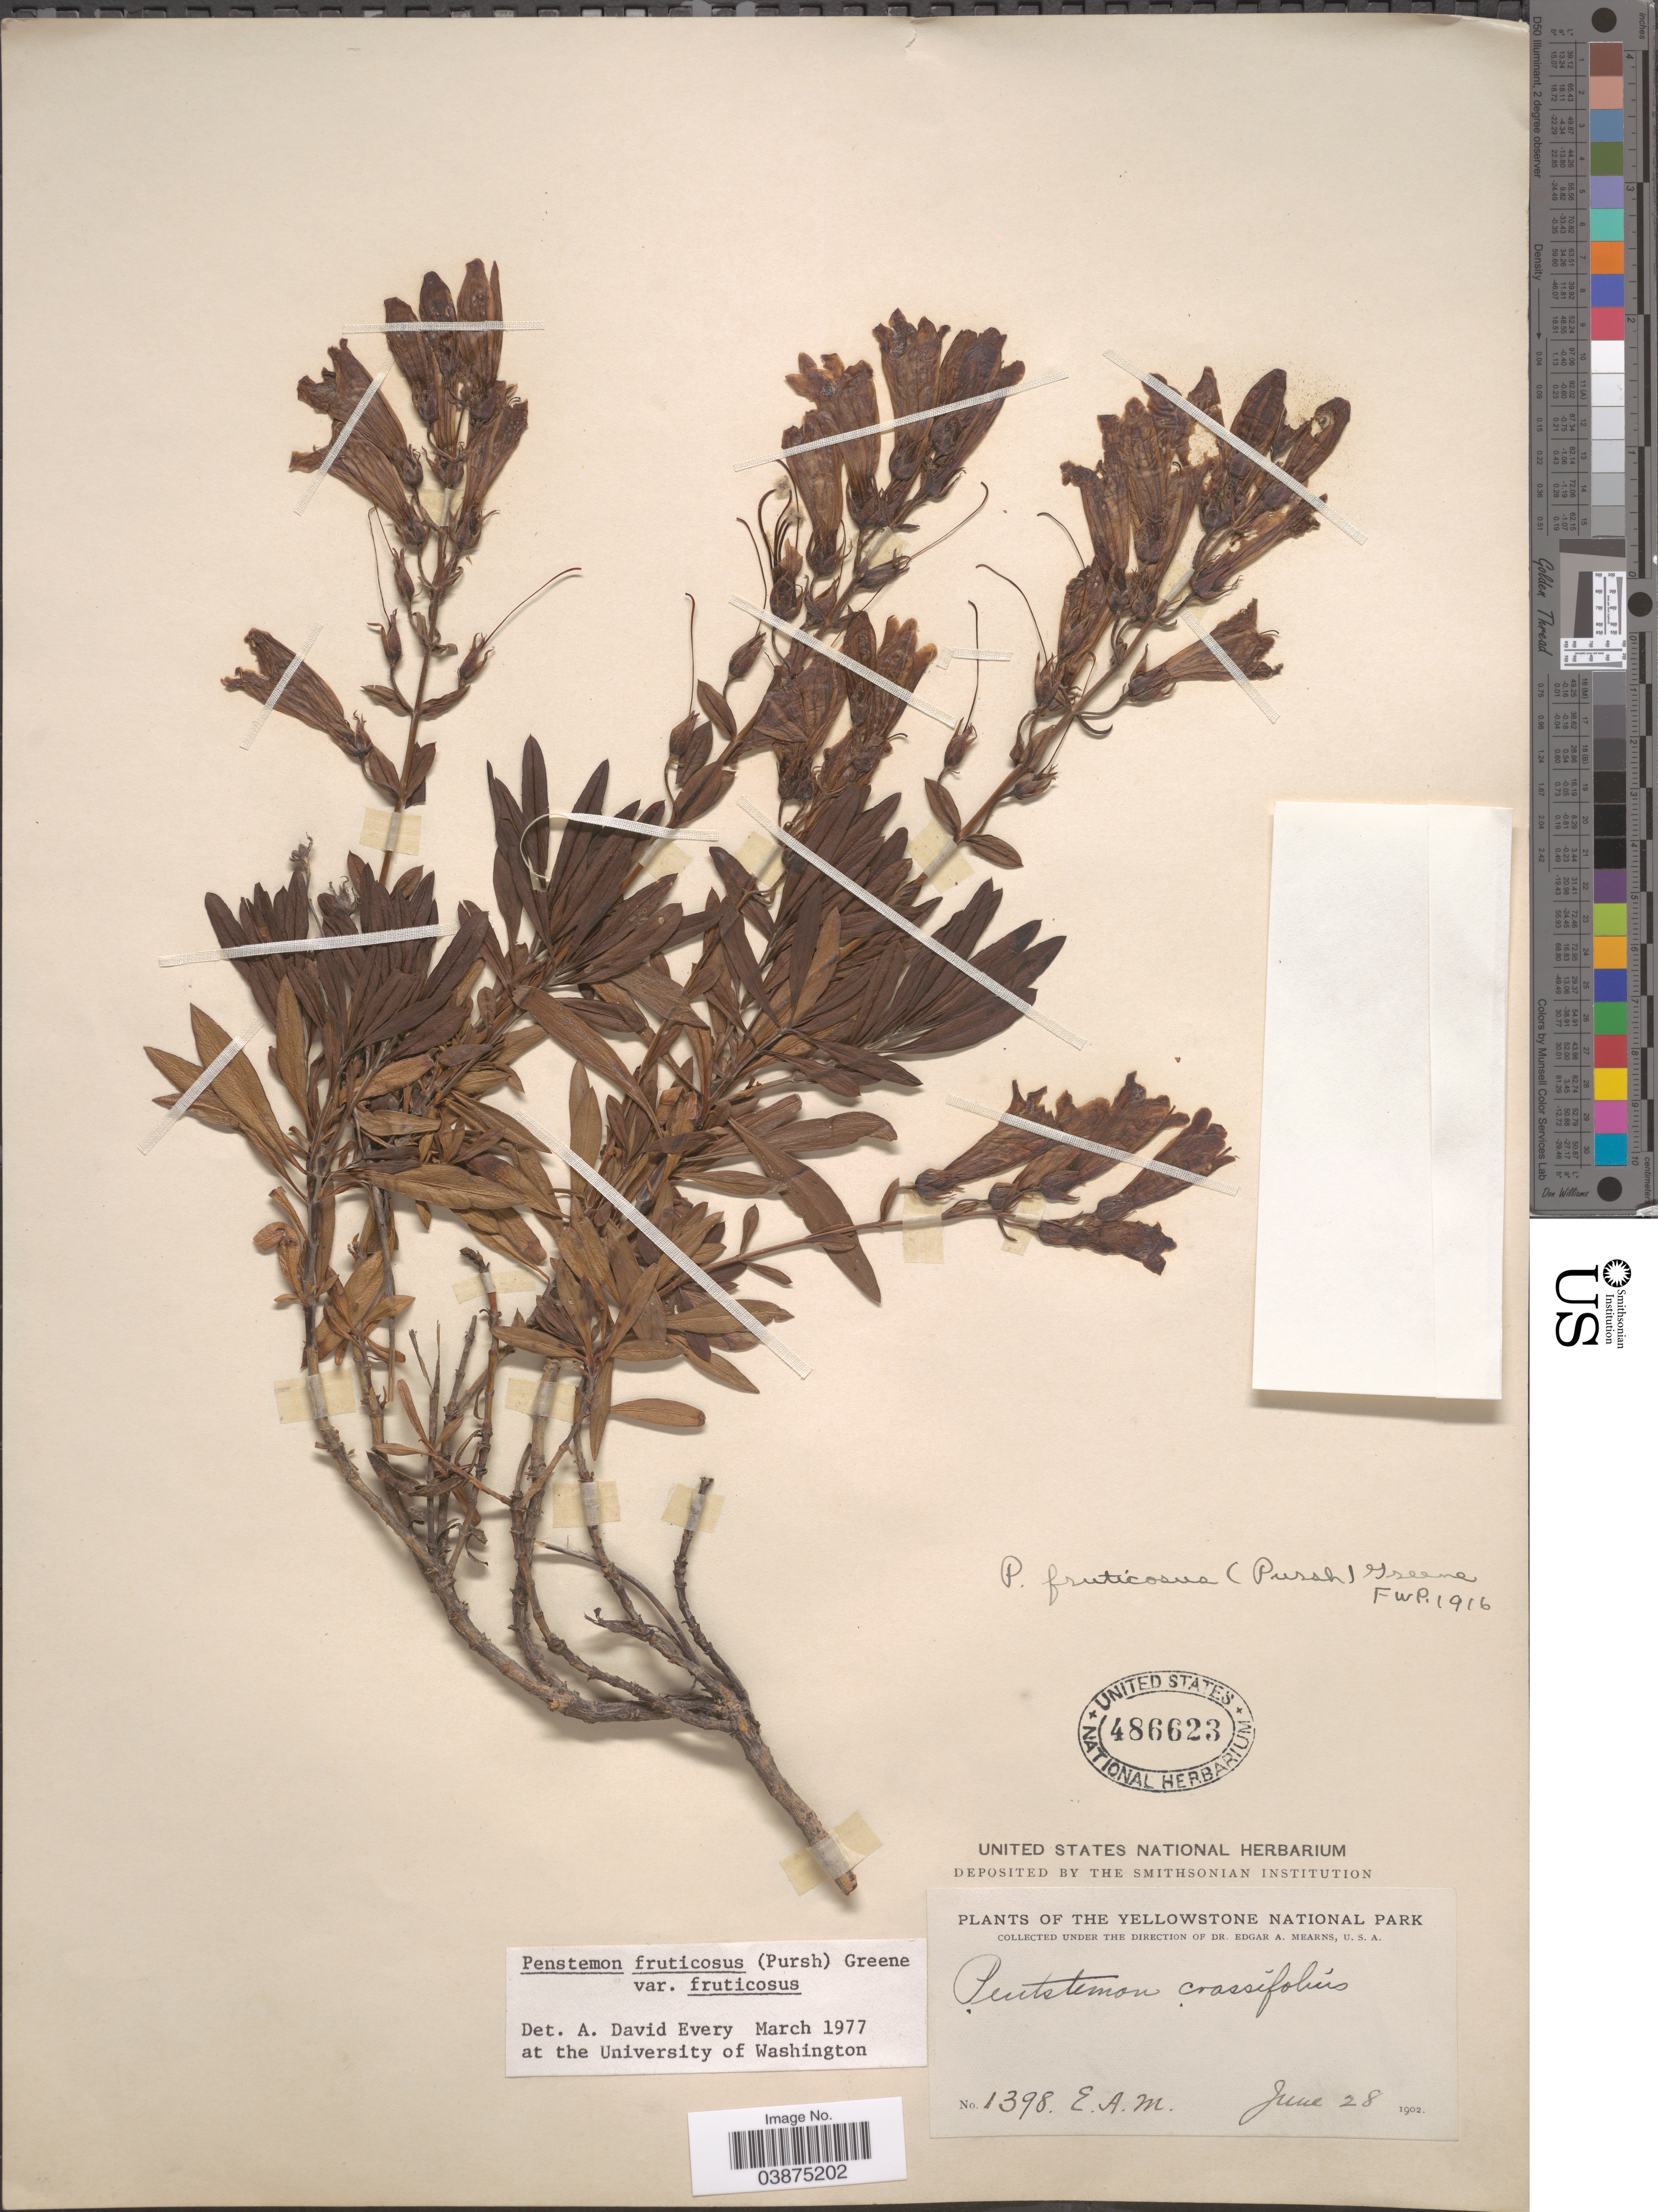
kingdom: Plantae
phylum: Tracheophyta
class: Magnoliopsida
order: Lamiales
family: Plantaginaceae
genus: Penstemon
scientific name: Penstemon fruticosus var. fruticosus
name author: (Pursh) Greene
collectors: E. A. Mearns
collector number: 1398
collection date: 1902-06-28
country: United States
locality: The Yellowstone National Park.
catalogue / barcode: US 486623